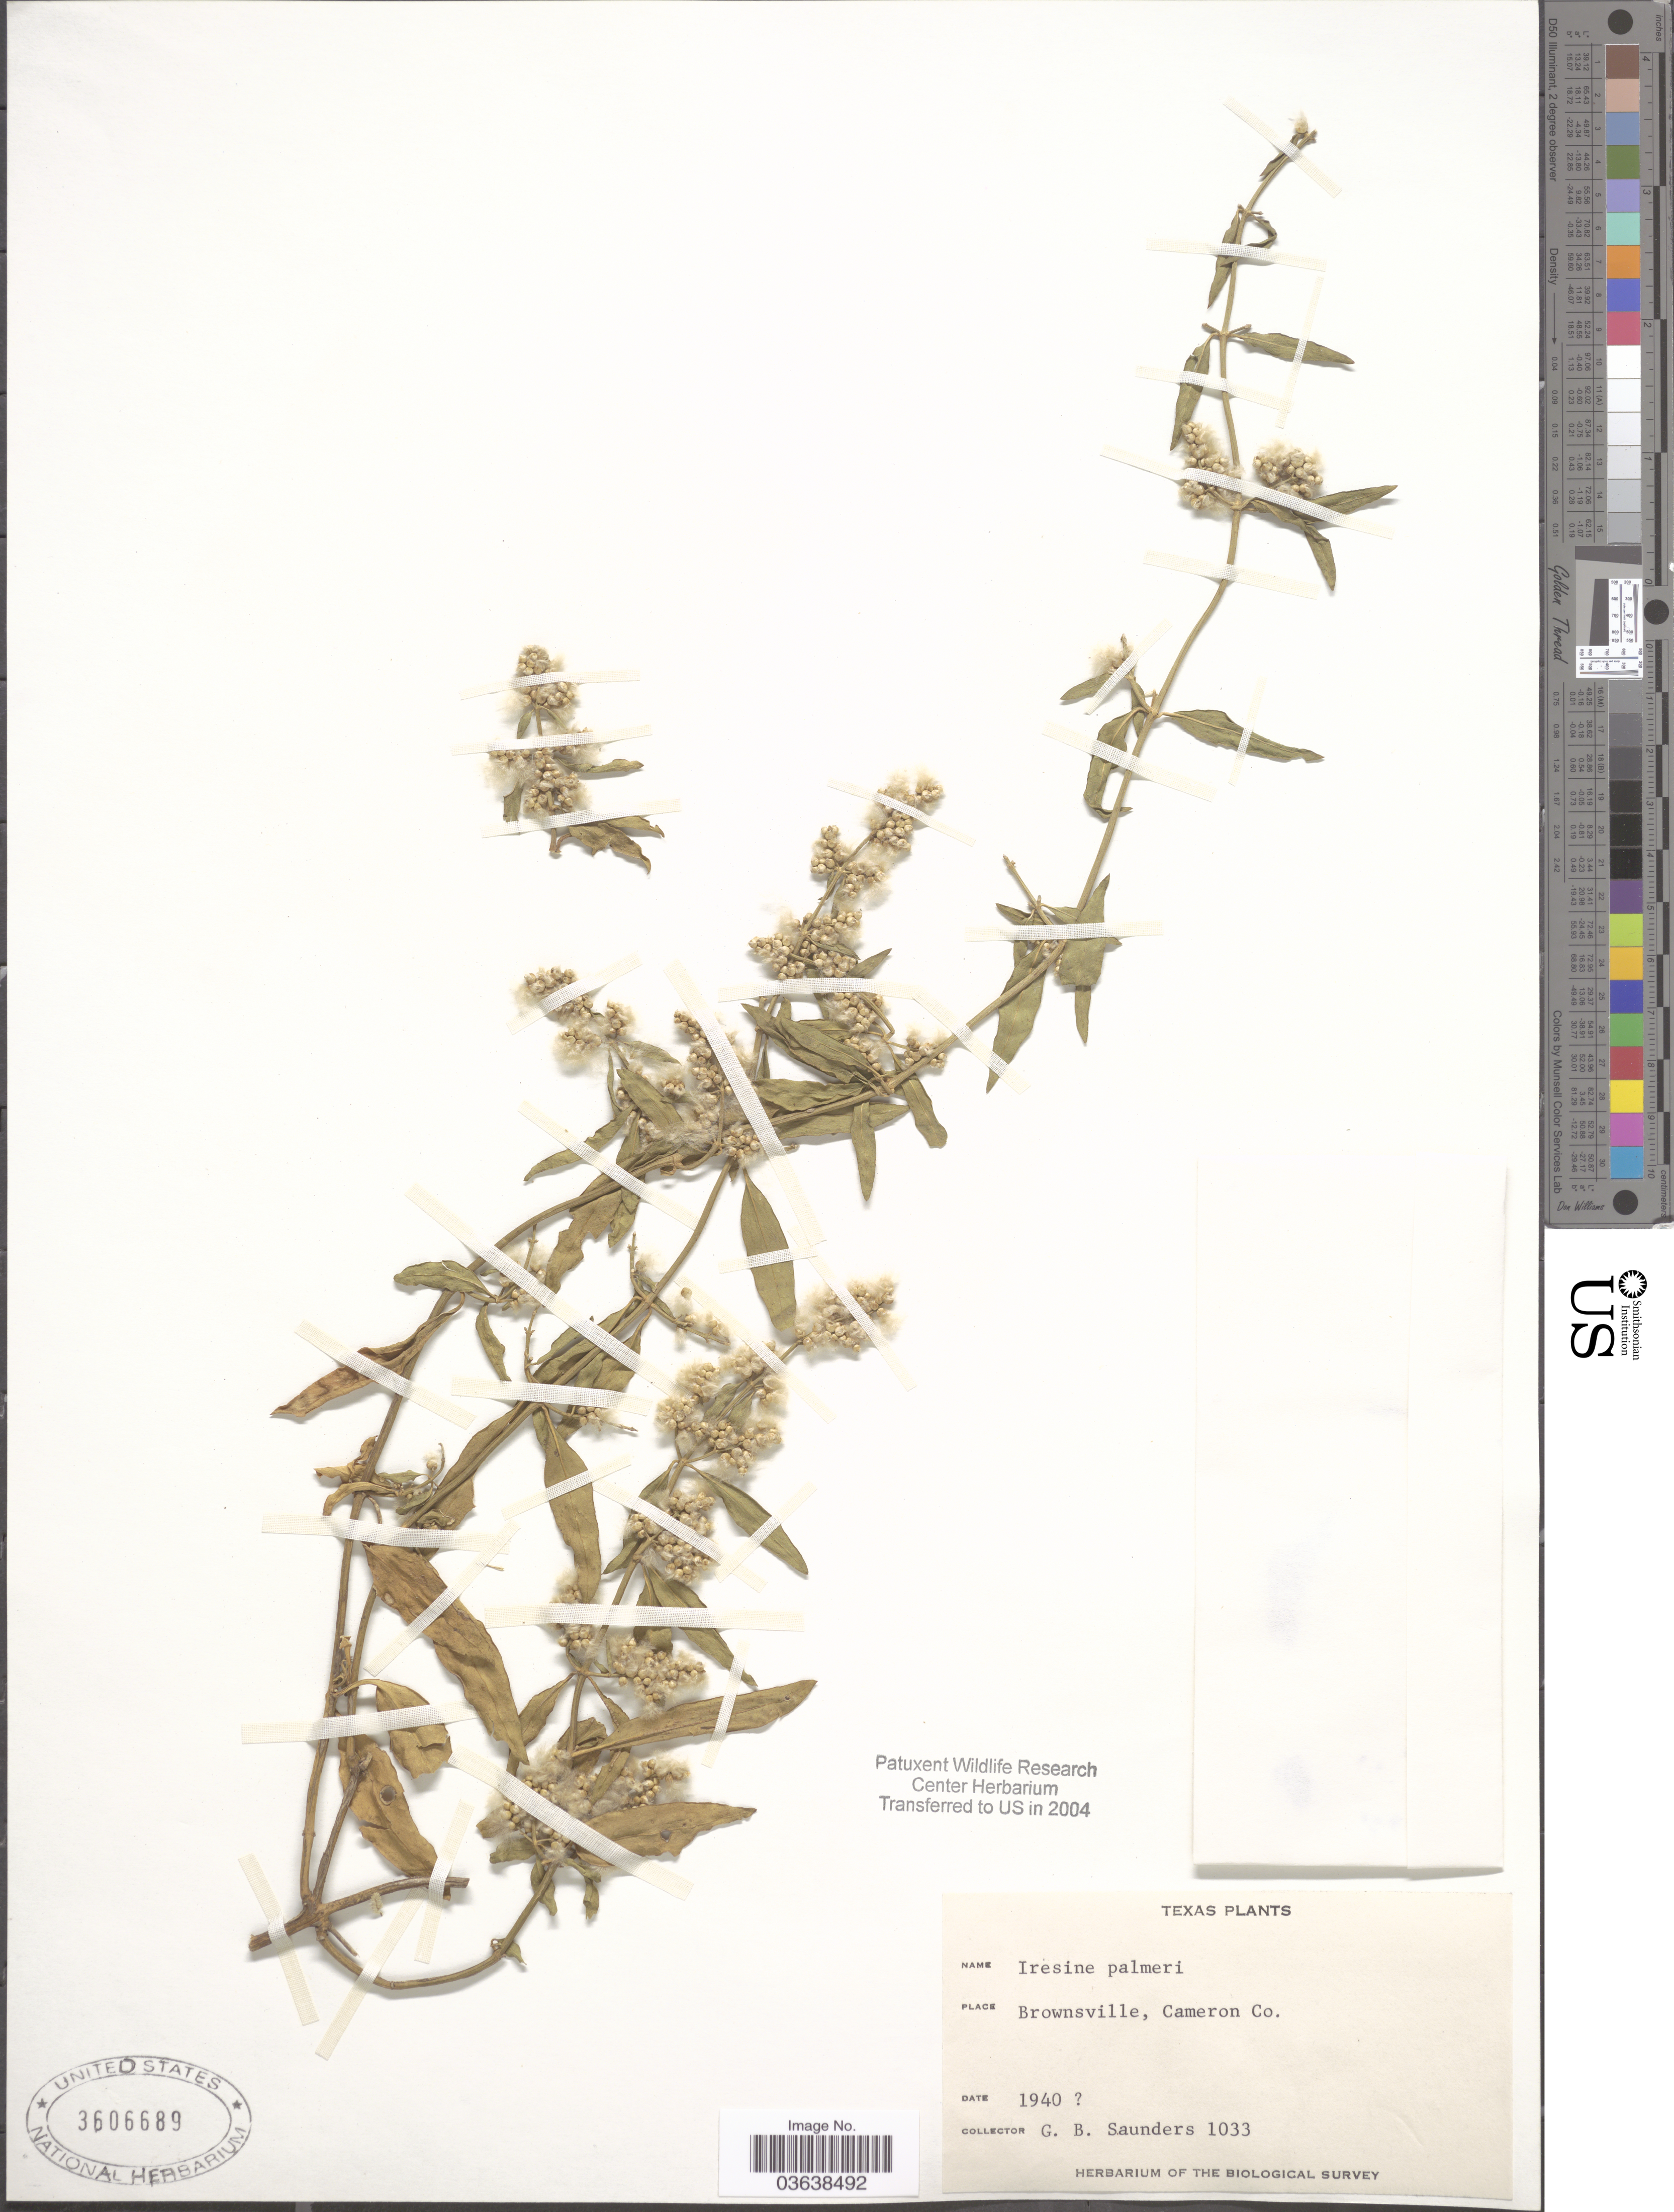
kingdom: Plantae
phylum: Tracheophyta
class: Magnoliopsida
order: Caryophyllales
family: Amaranthaceae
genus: Iresine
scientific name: Iresine palmeri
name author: (S. Watson) Standl.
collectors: G. B. Saunders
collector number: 1033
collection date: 1940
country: United States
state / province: Texas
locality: Brownsville, Cameron Co.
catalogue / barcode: US 3606689